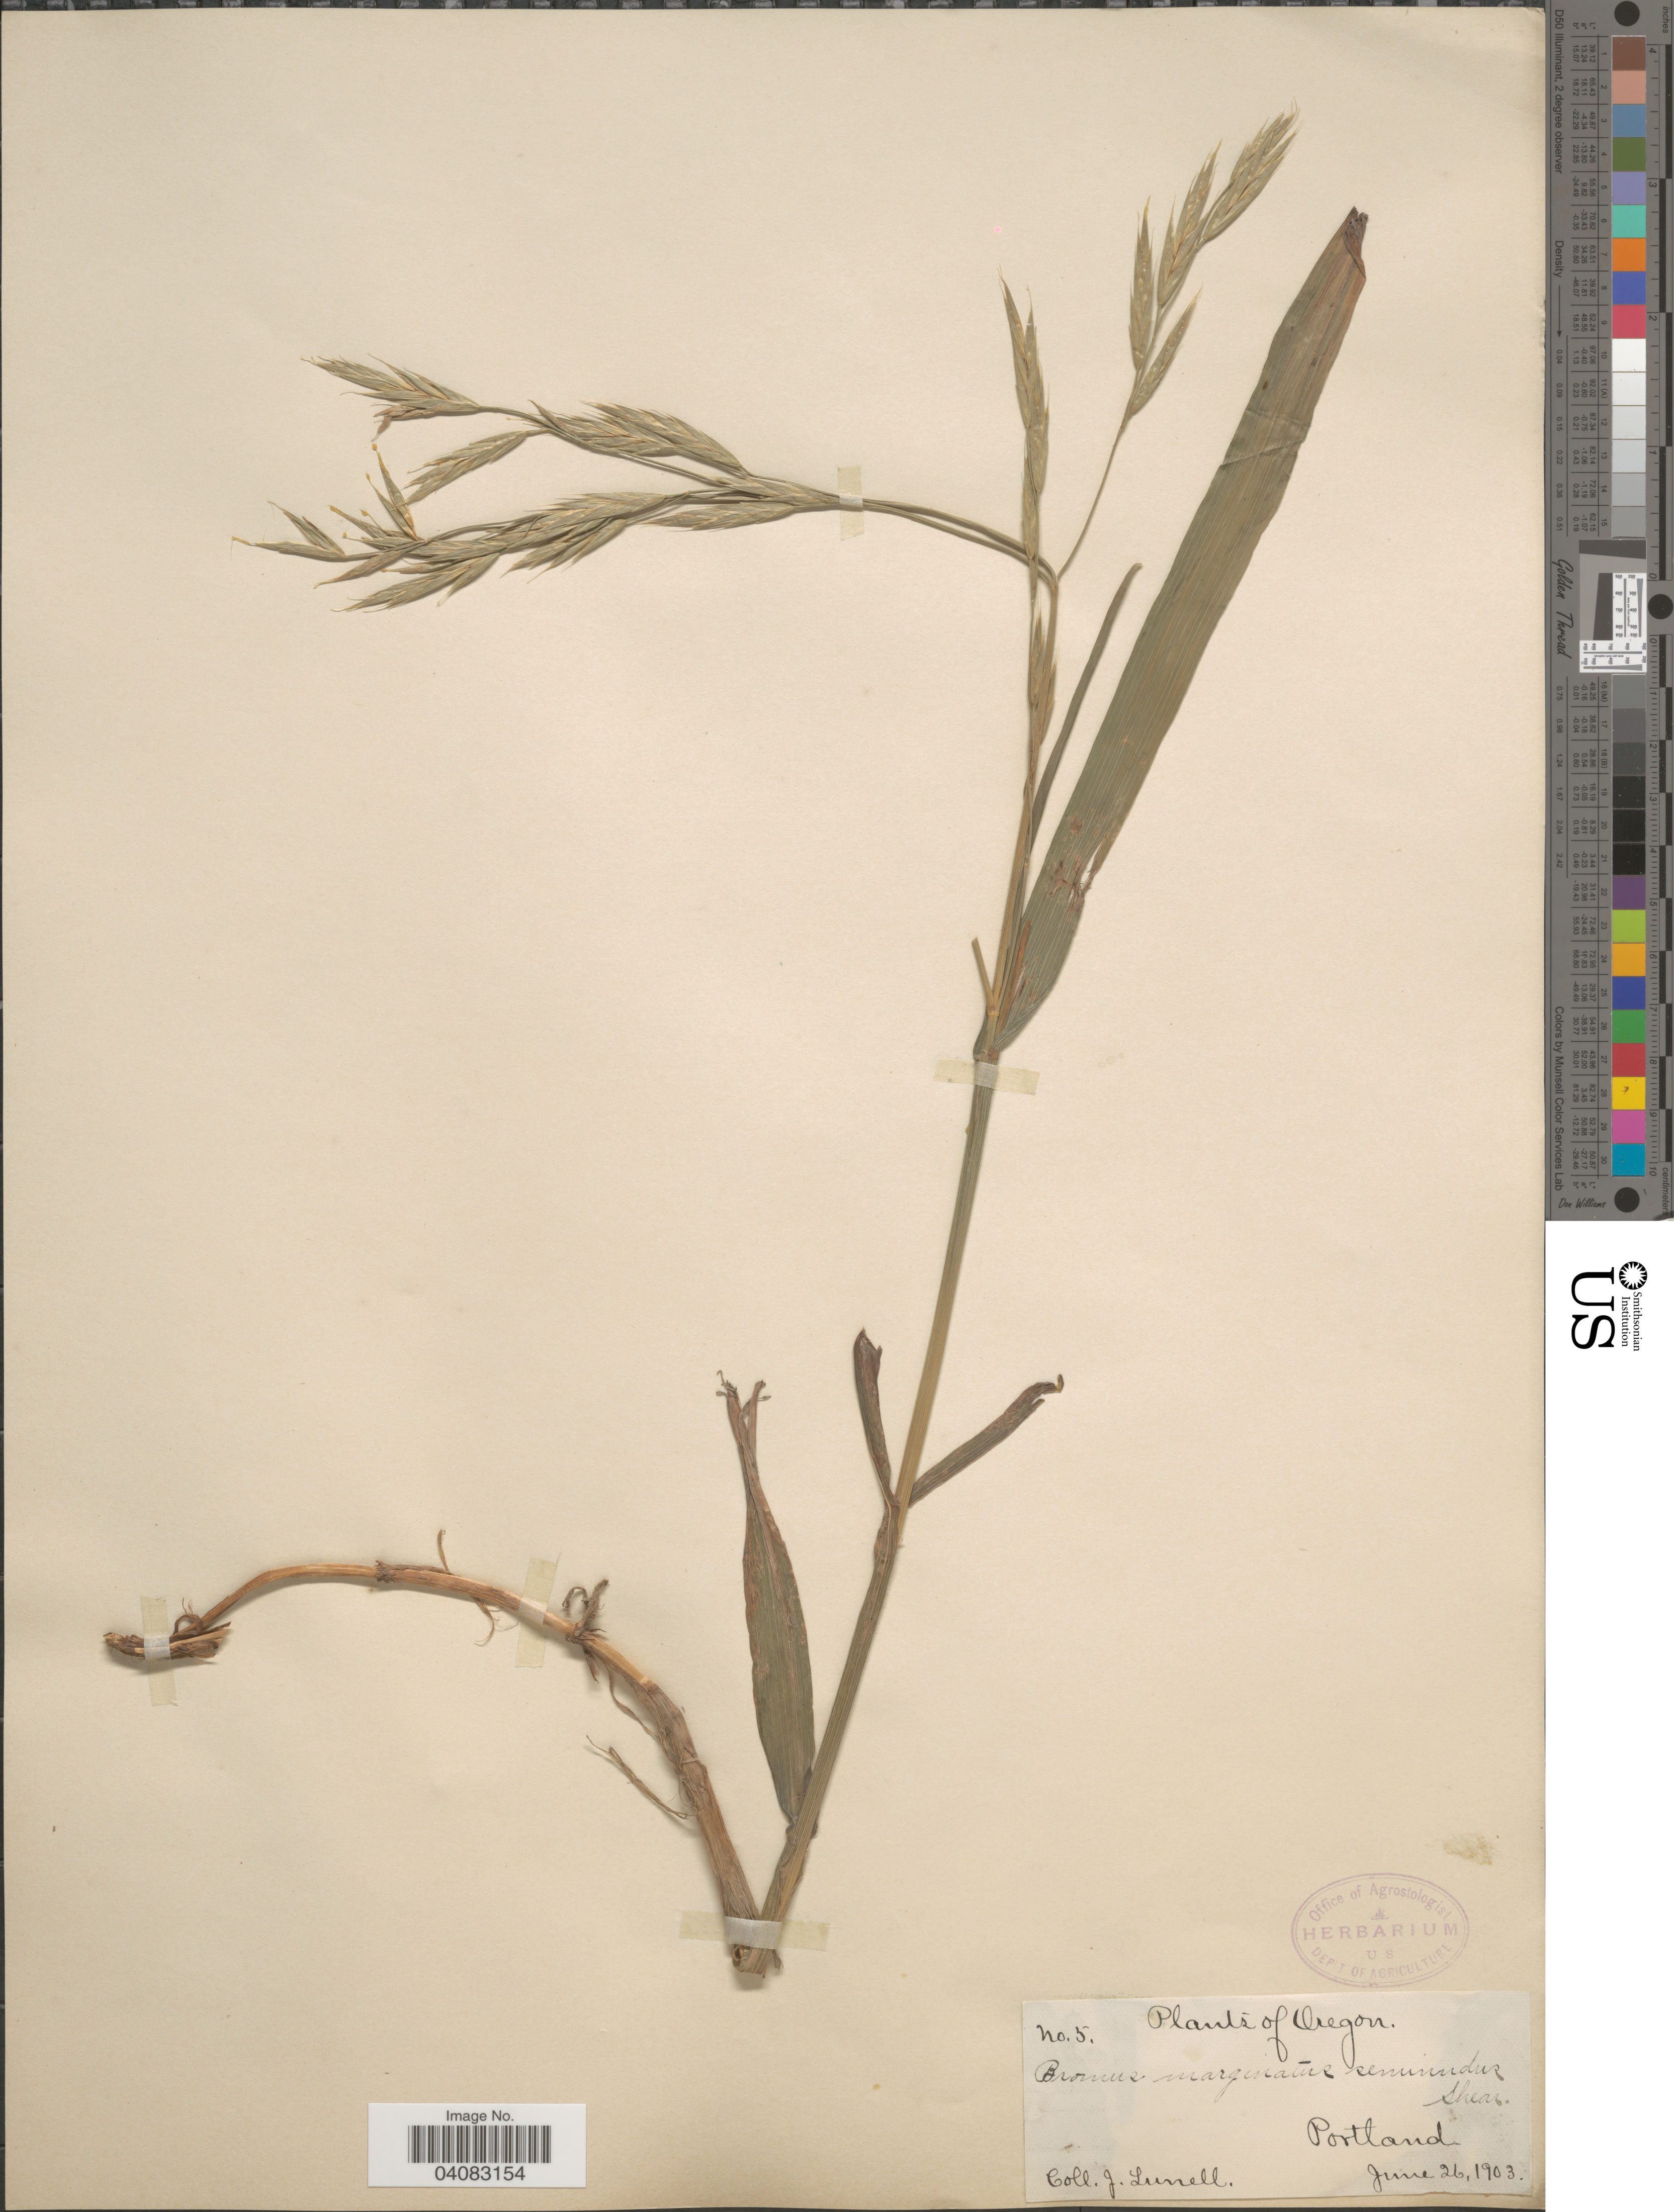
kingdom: Plantae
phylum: Tracheophyta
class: Liliopsida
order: Poales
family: Poaceae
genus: Bromus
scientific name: Bromus marginatus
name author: Nees ex Steud.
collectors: J. Lunell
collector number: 5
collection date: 1903-06-26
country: United States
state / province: Oregon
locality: Portland.